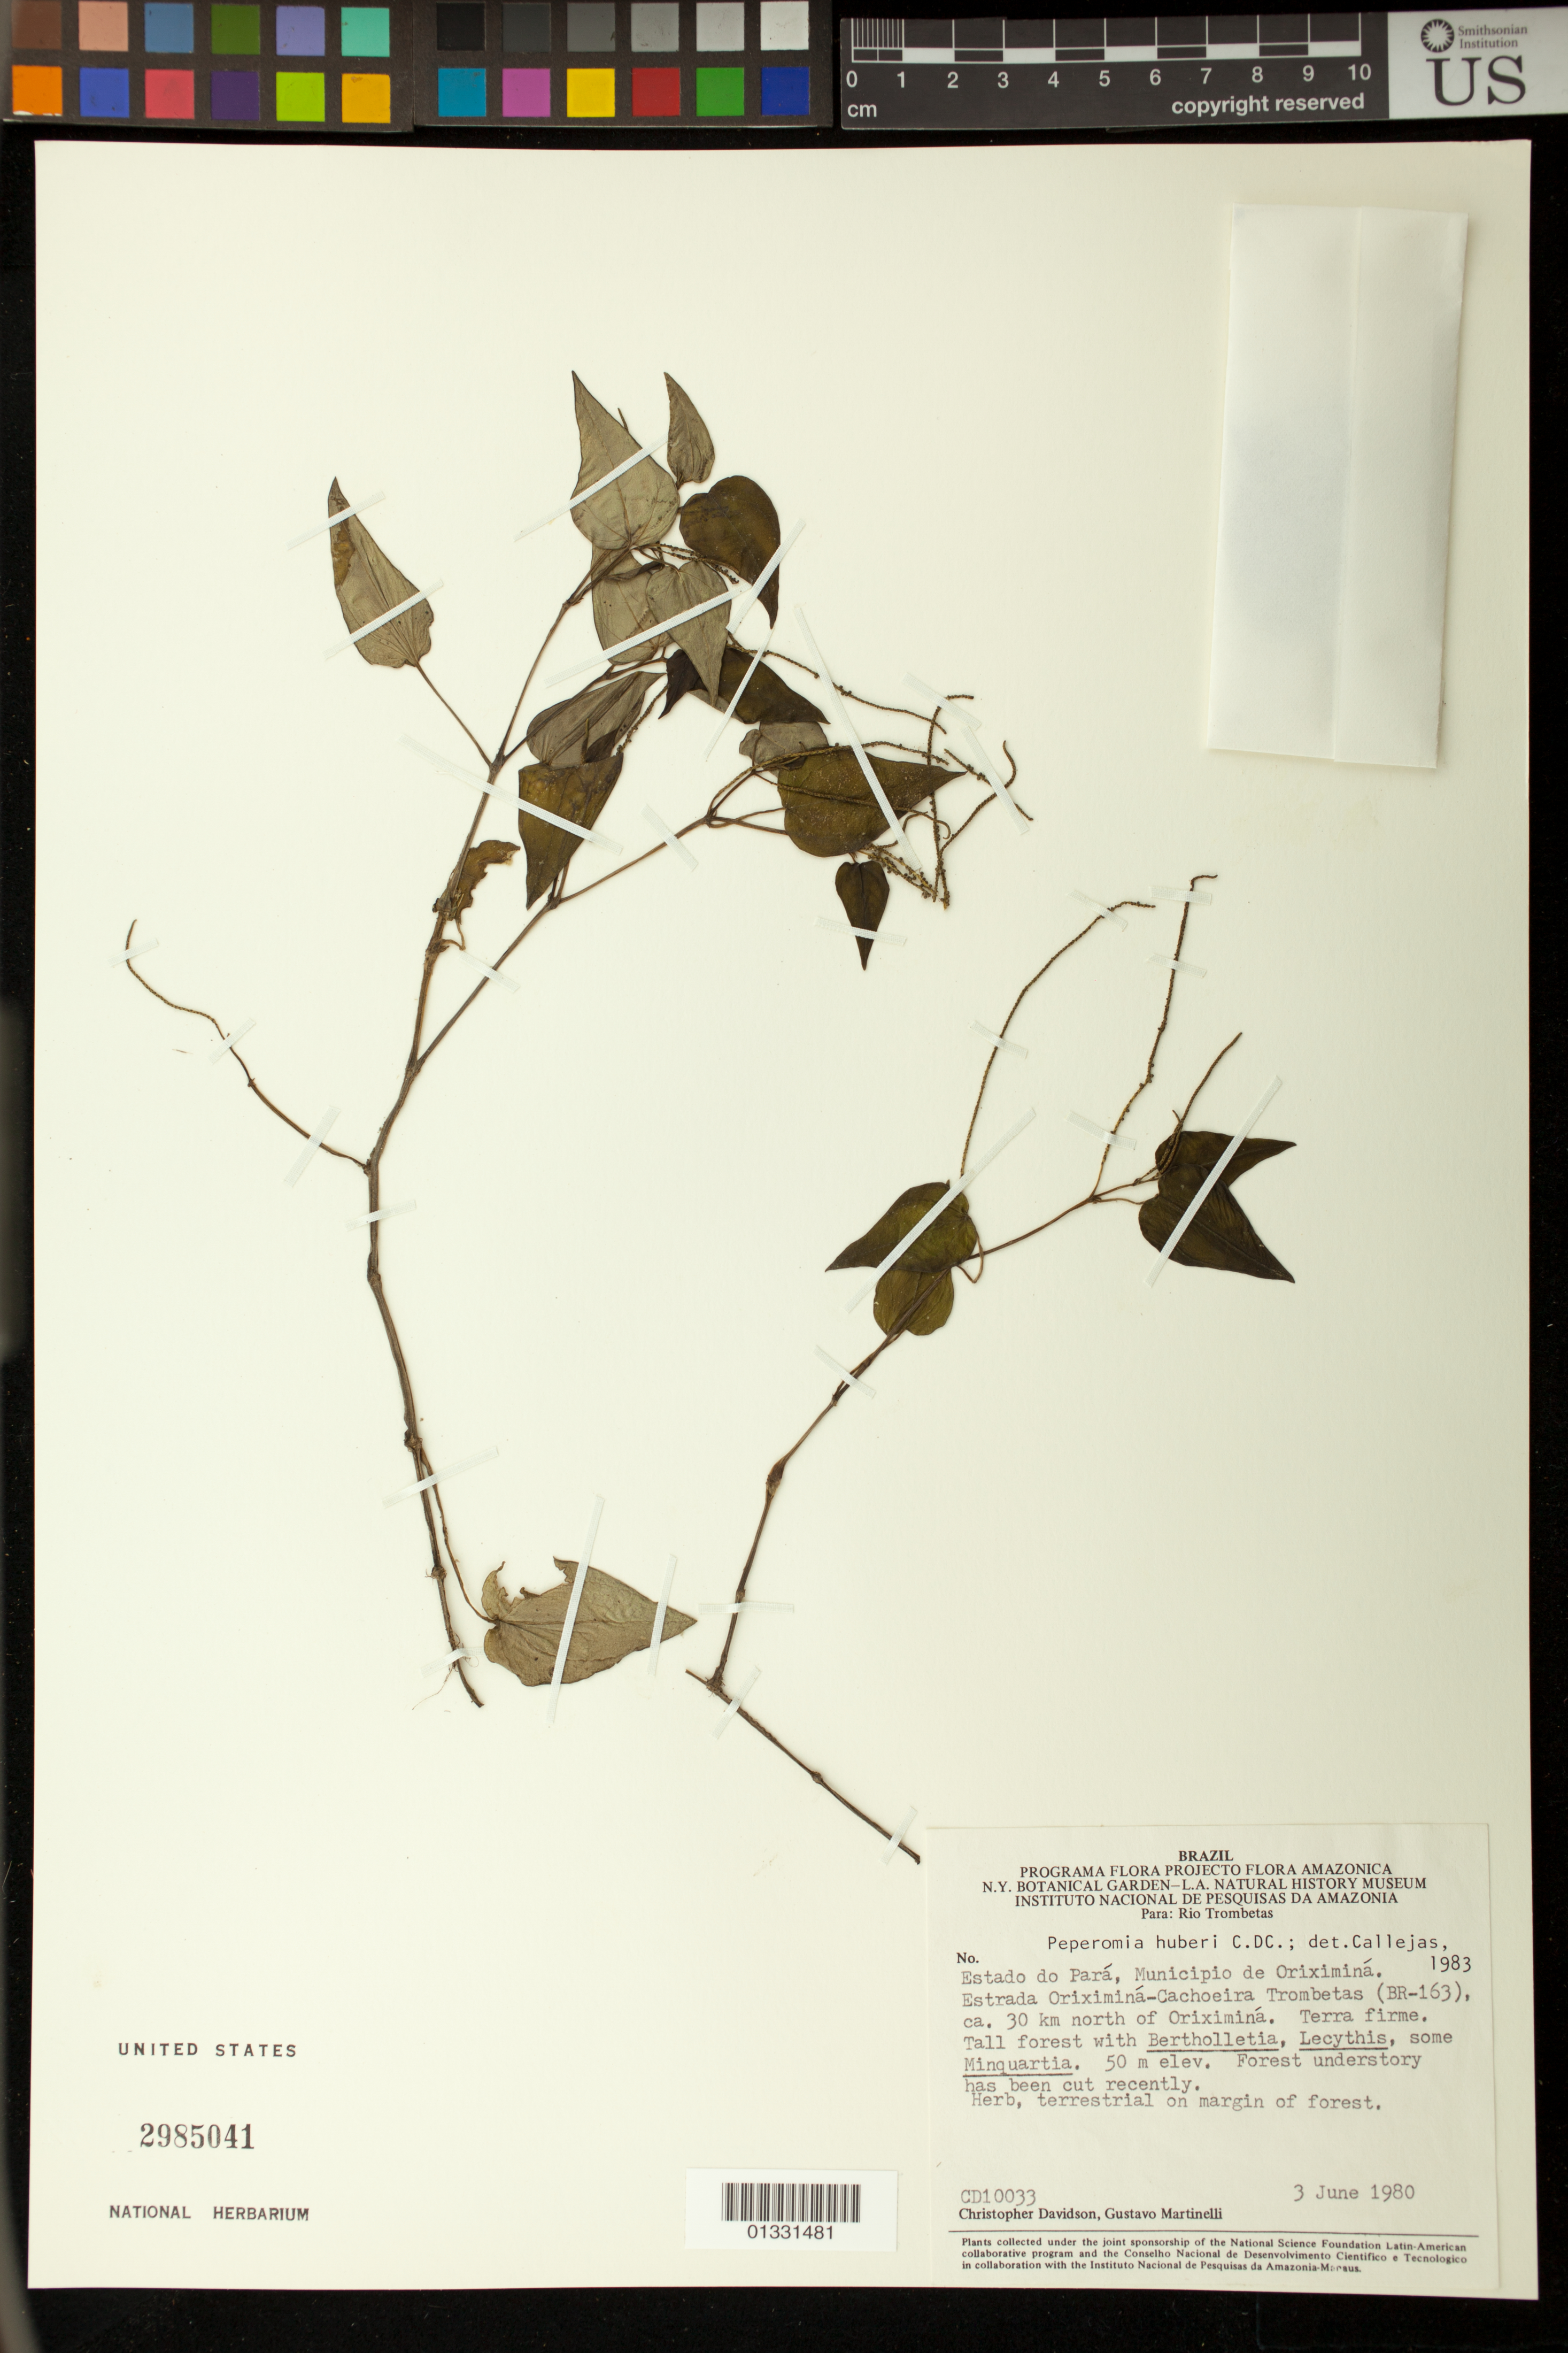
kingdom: Plantae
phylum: Tracheophyta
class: Magnoliopsida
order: Piperales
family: Piperaceae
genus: Peperomia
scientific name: Peperomia huberi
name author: C. DC.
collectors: C. Davidson & G. Martinelli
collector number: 10033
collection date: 1980-06-03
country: Brazil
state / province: Pará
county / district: Oriximiná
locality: Estrada Oriximiná-Cacheira Trombetas (BR-163), ca. 30km north of Oriximiná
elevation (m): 50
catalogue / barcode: US 2985041